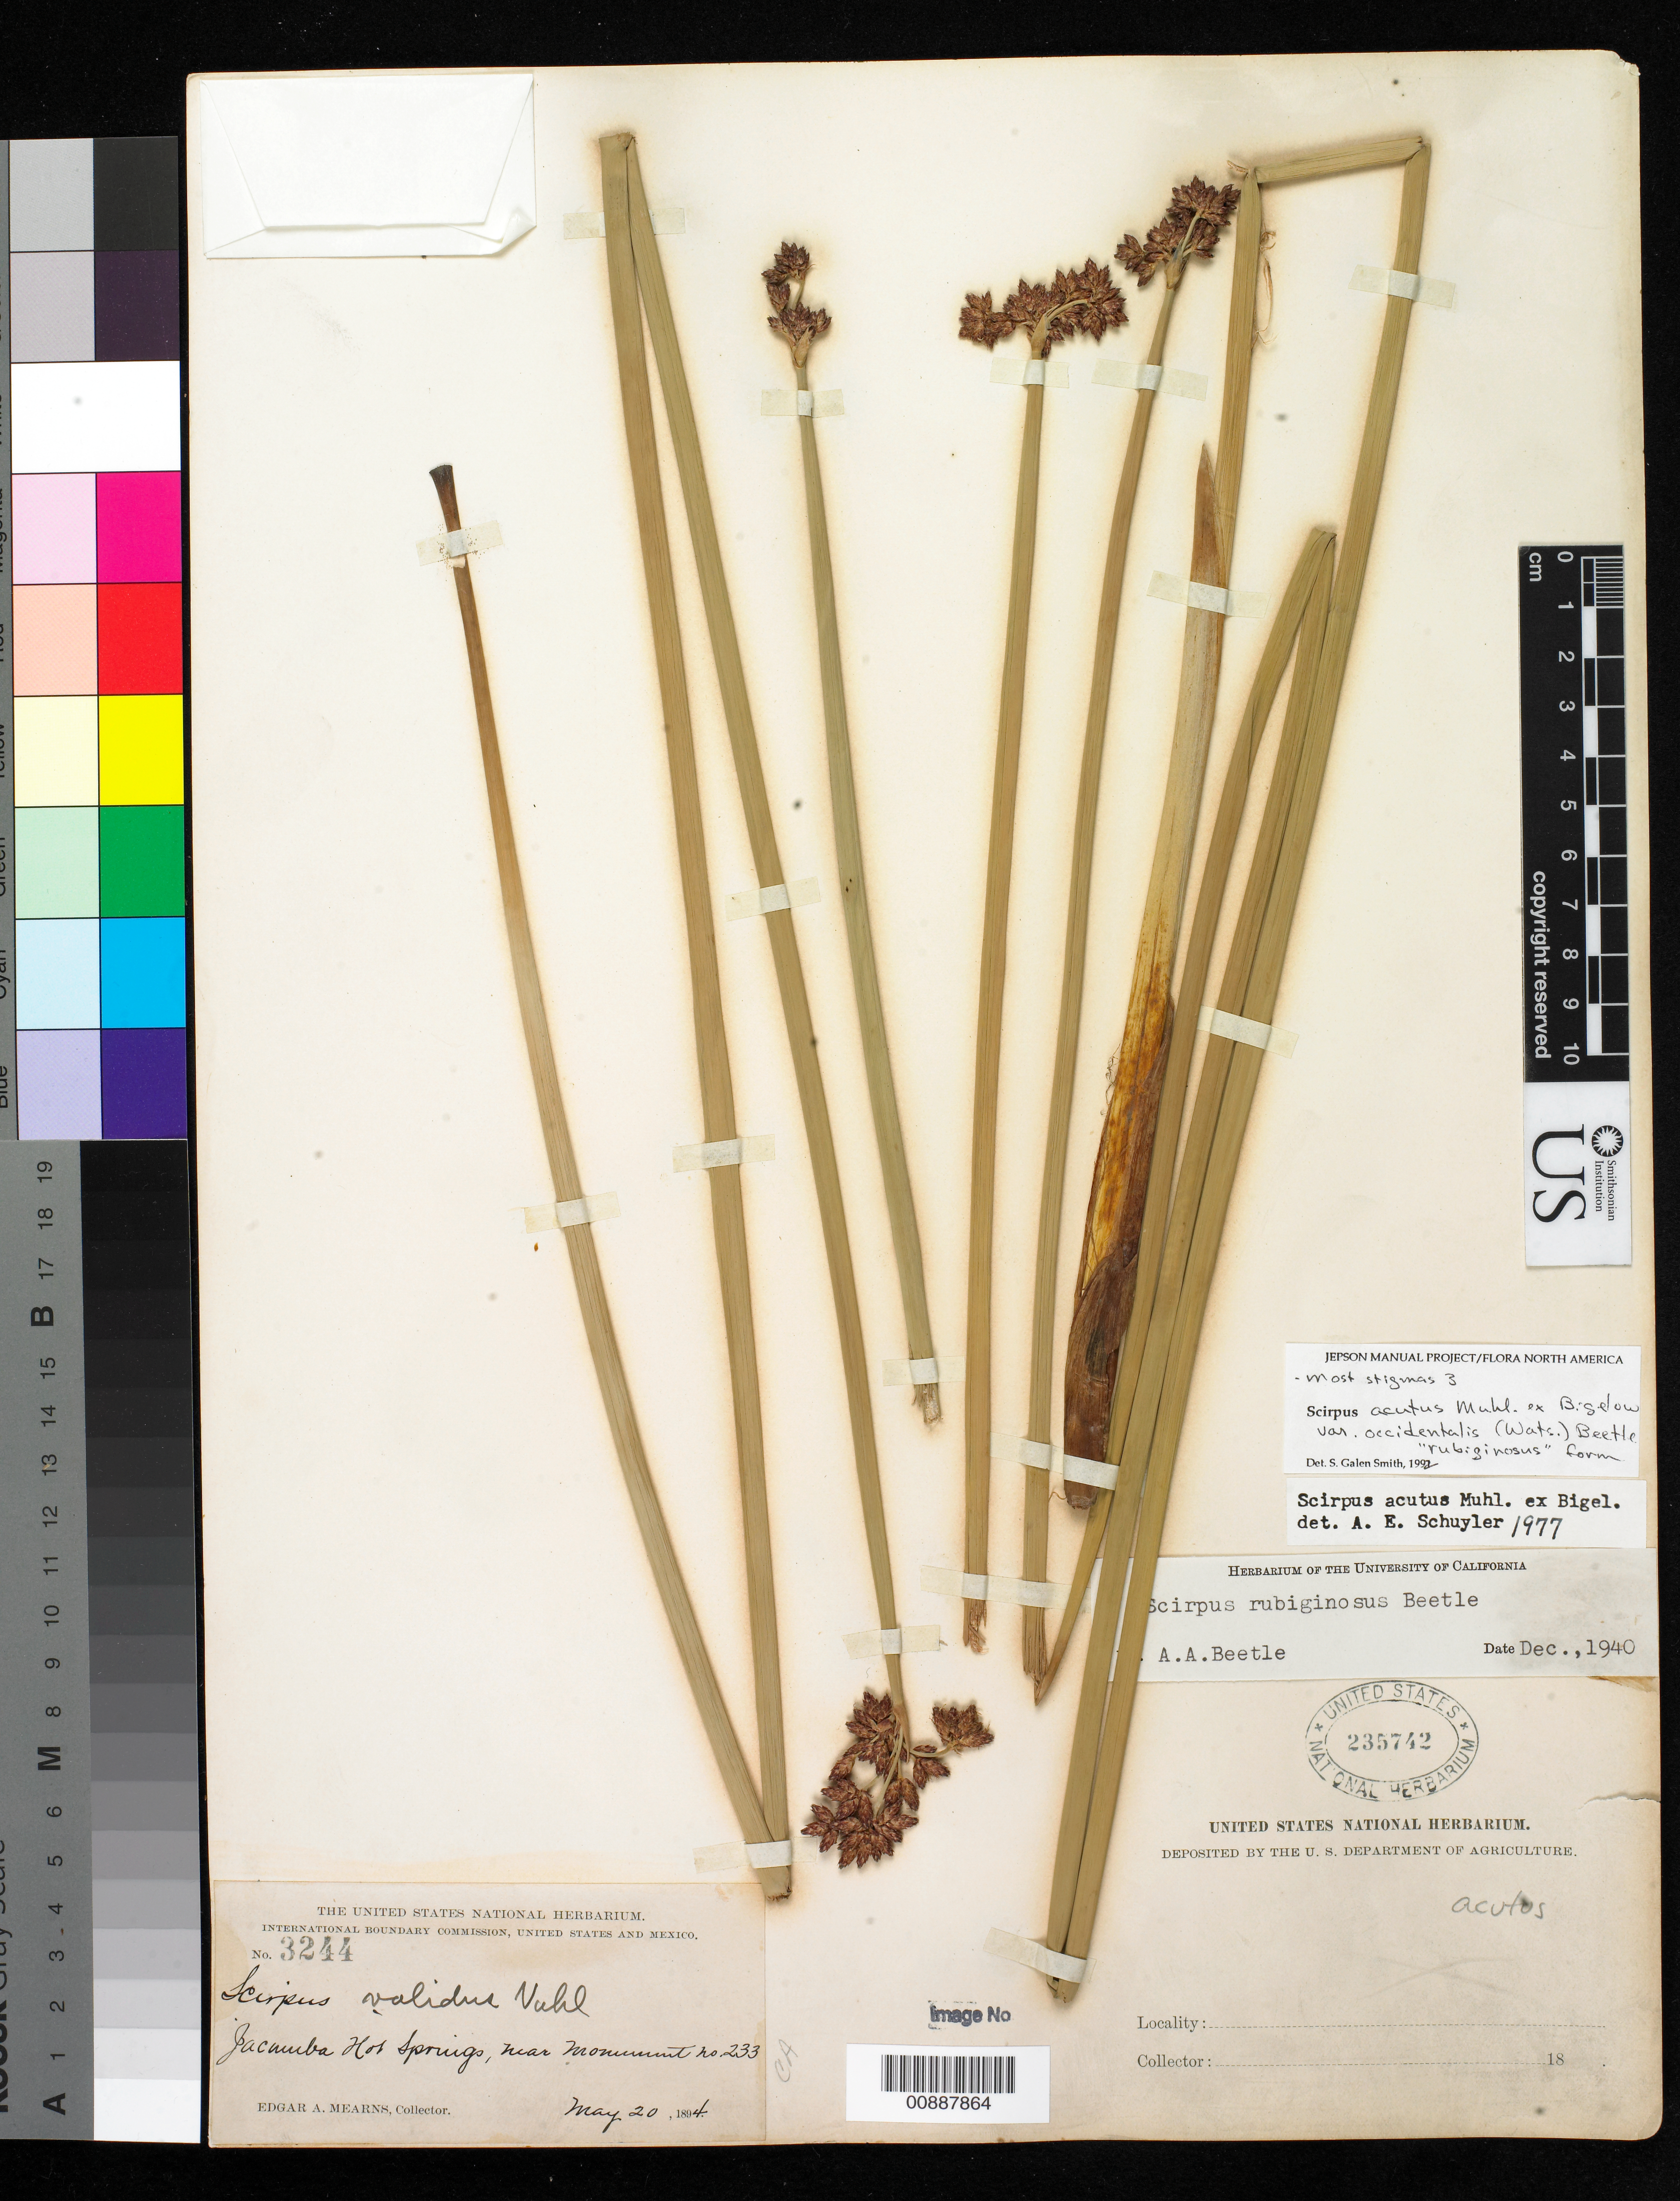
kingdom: Plantae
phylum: Tracheophyta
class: Liliopsida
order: Poales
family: Cyperaceae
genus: Schoenoplectus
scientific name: Schoenoplectus acutus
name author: (Muhl. ex Bigelow) Á. Löve & D. Löve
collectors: E. A. Mearns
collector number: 3244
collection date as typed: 20 May 1894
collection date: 1894-05-20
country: United States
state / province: California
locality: Jacumba hot Springs, near Monument no. 233.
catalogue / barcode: US 235742